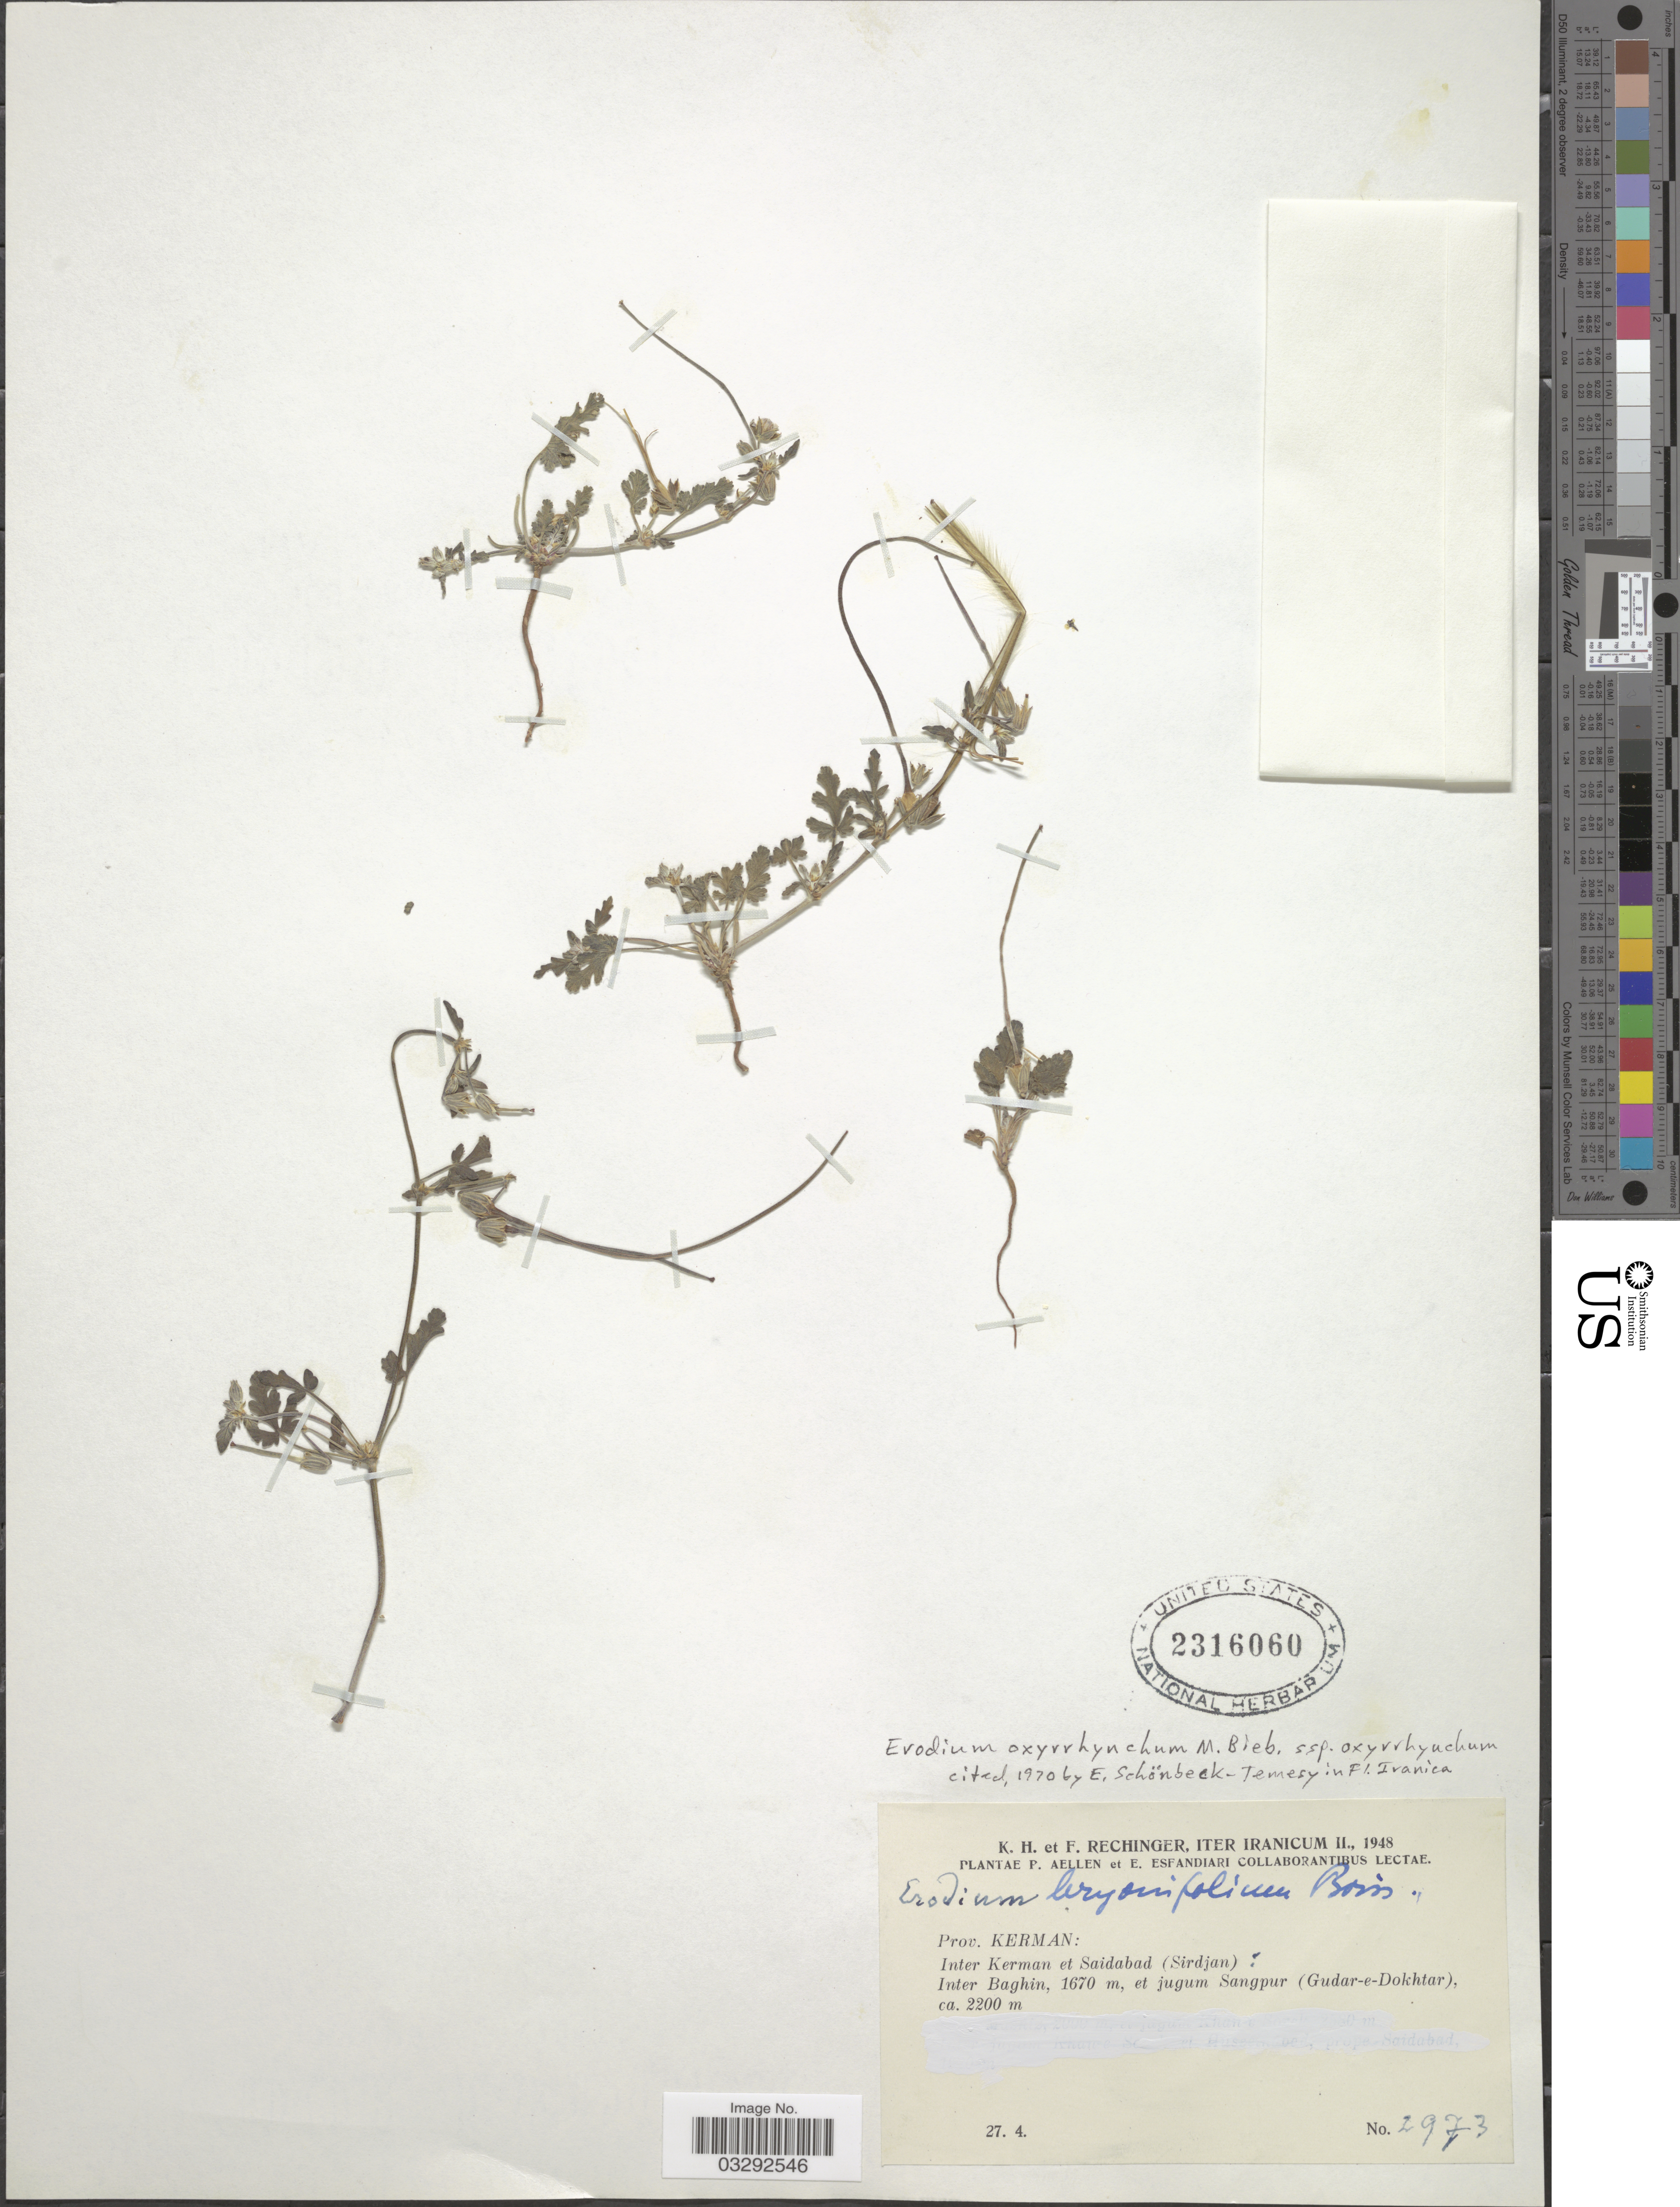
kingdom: Plantae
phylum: Tracheophyta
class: Magnoliopsida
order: Geraniales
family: Geraniaceae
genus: Erodium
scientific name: Erodium oxyrhinchum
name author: M. Bieb.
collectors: K. H. Rechinger & F. Rechinger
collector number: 2973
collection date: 1948-04-27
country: Iran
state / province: Kerman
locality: Inter Kerman et Saidabad (Sirdjan) : Inter Baghin, et jugum Sangpur (Gudar-e-Dokhtar).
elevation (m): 2200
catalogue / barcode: US 2316060